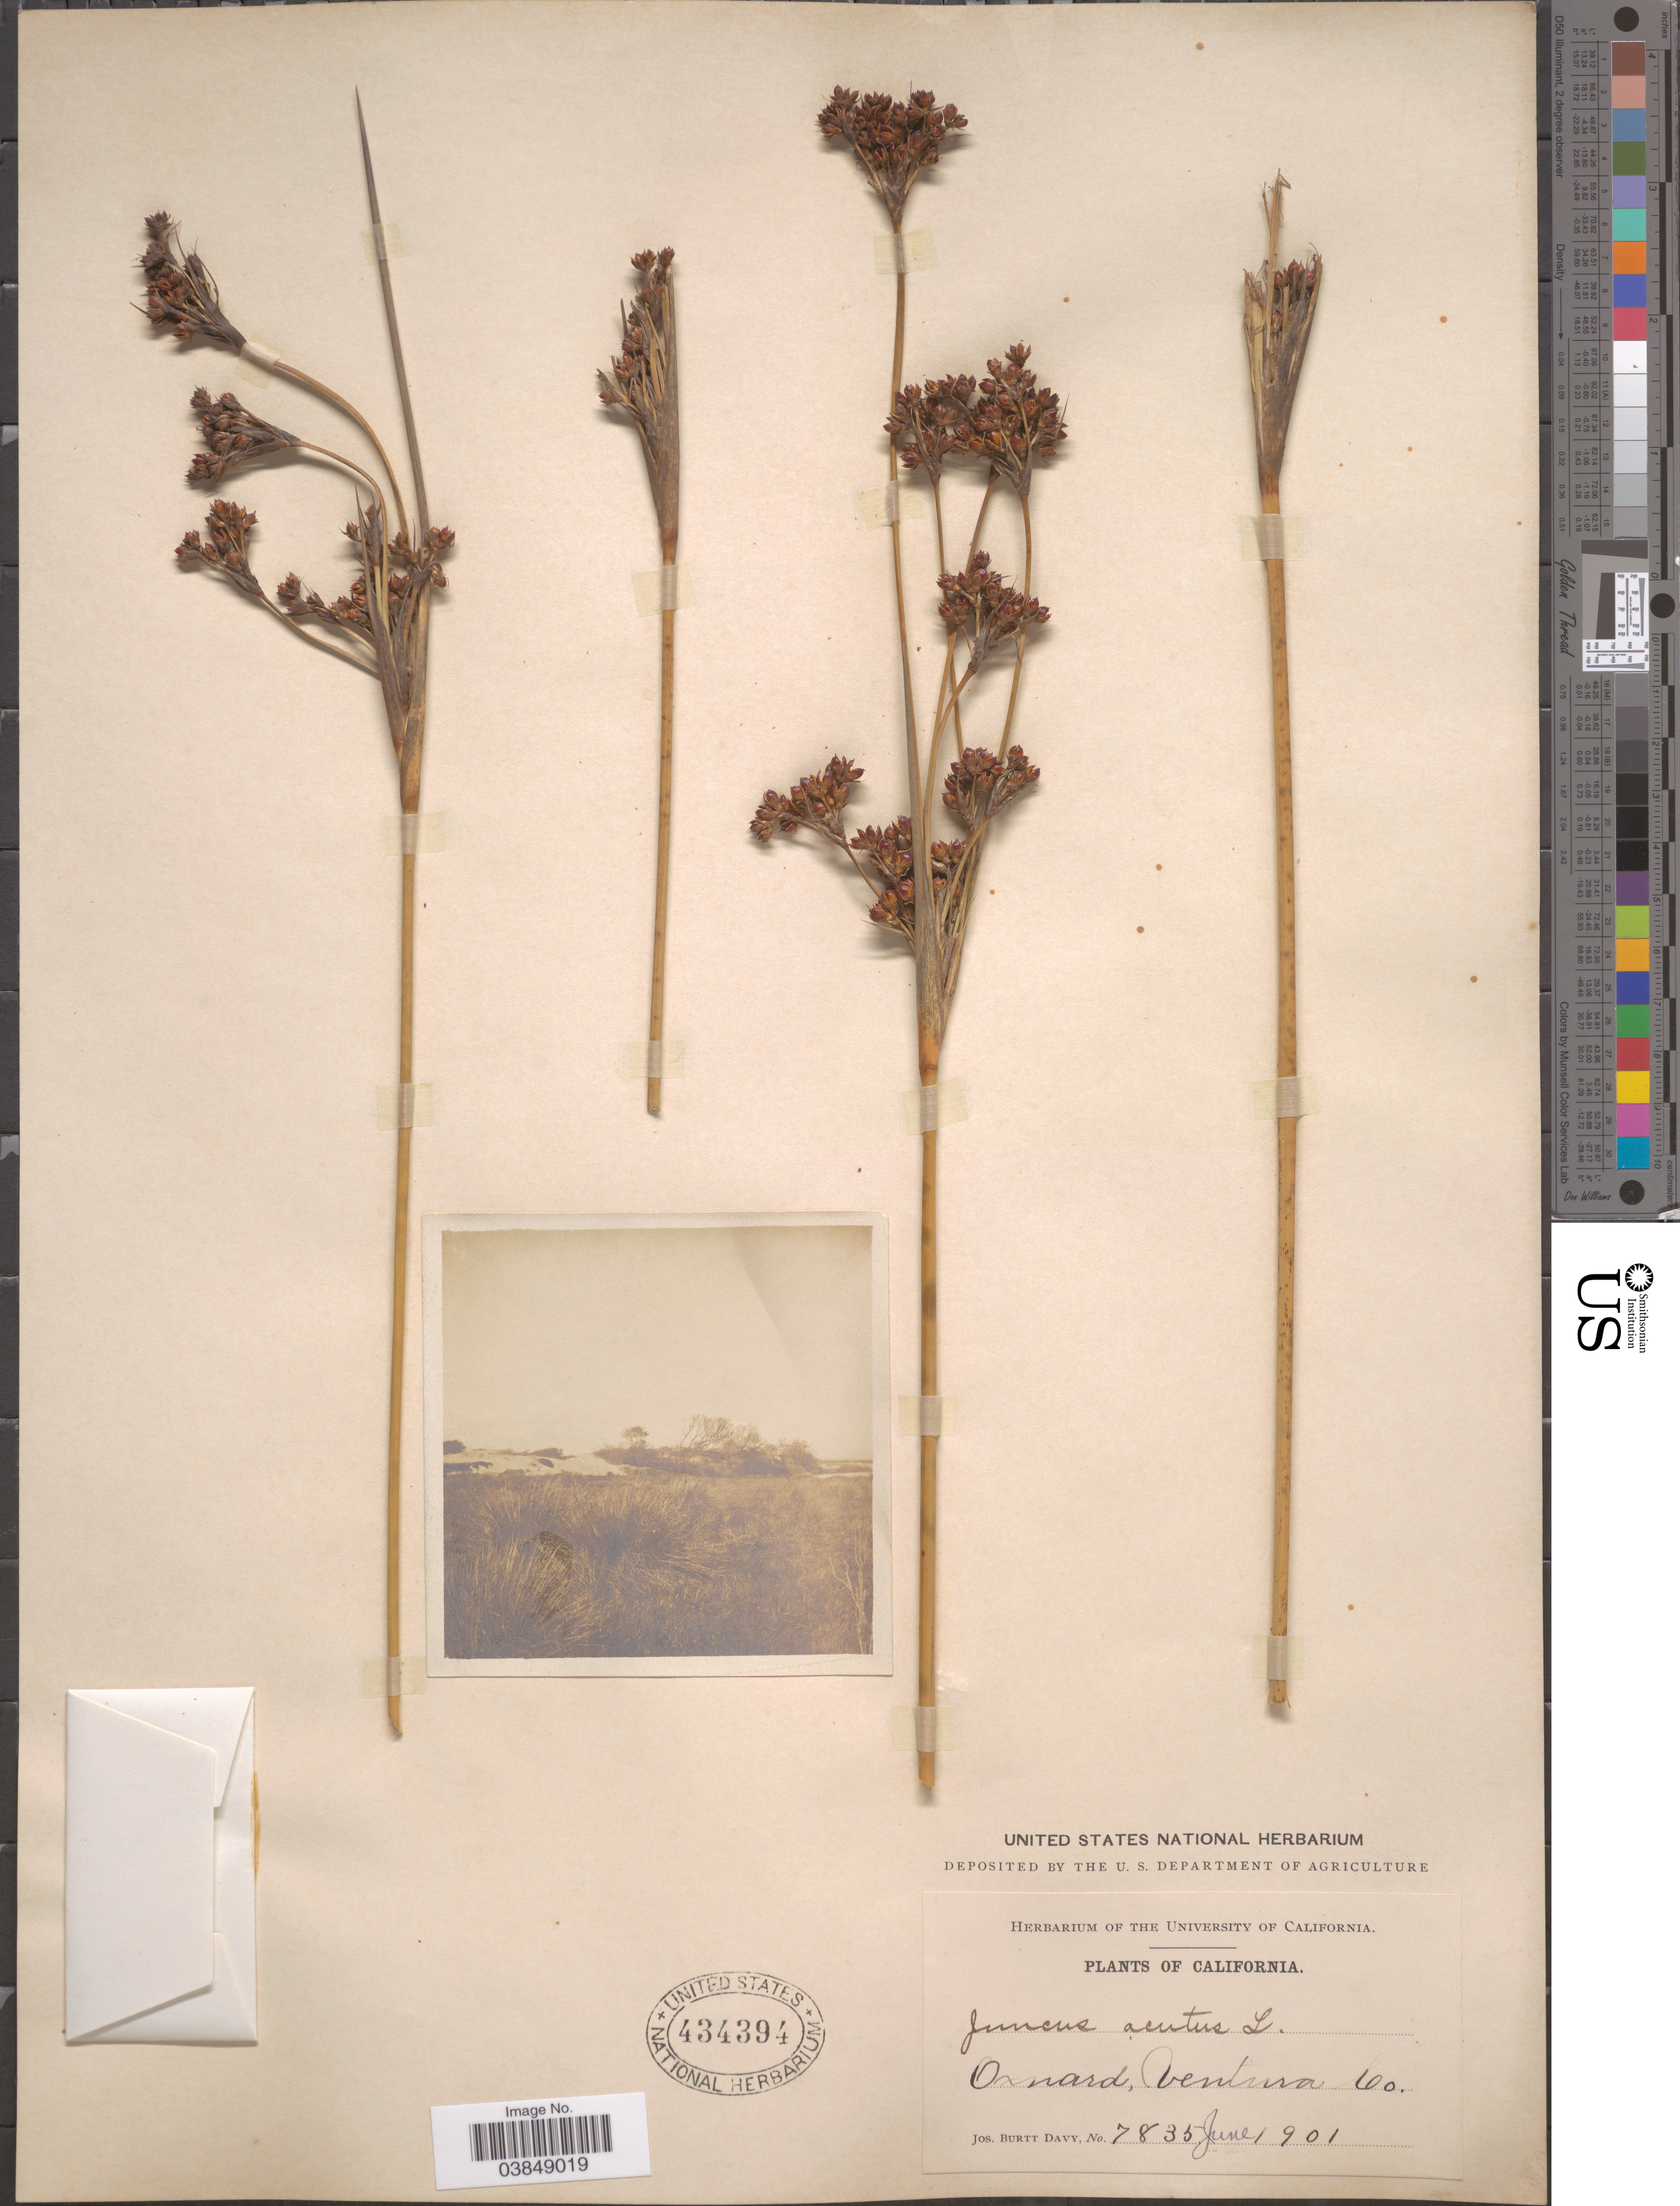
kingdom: Plantae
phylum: Tracheophyta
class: Liliopsida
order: Poales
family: Juncaceae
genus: Juncus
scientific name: Juncus acutus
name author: L.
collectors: J. Burtt Davy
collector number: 7835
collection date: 1901-06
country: United States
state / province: California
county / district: Ventura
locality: Oxnard, Ventura Co.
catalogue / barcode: US 434394